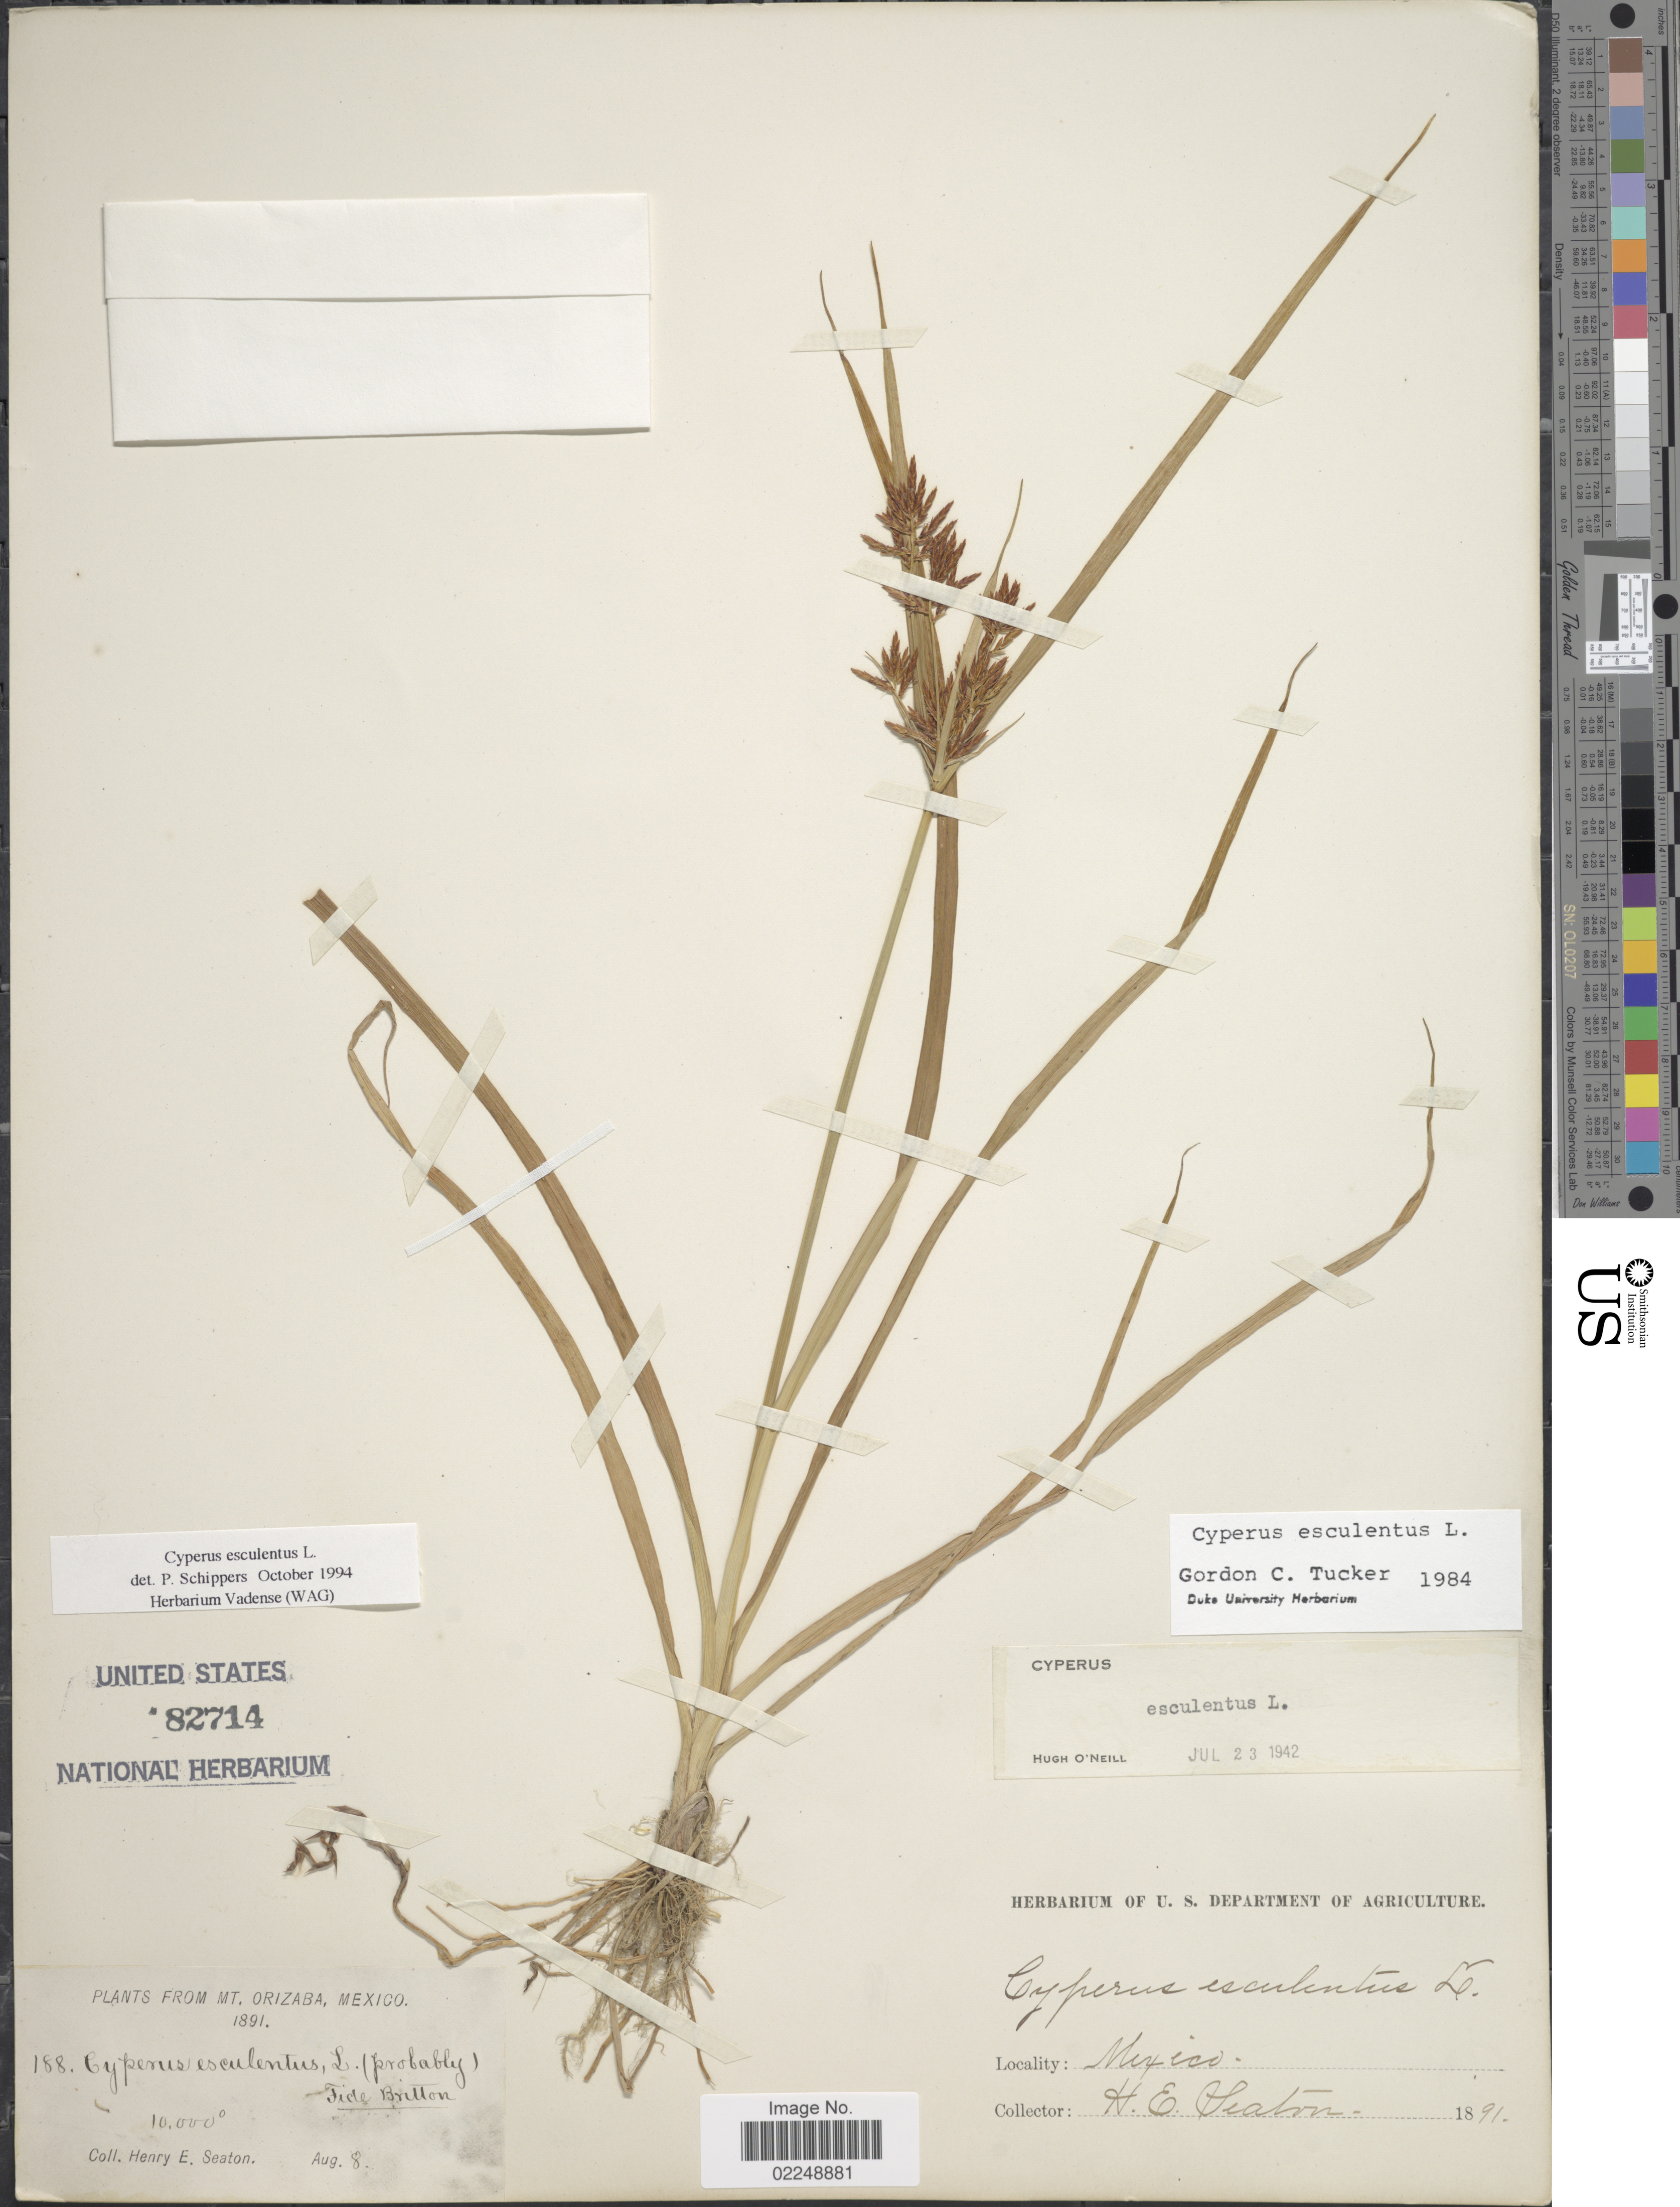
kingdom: Plantae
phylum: Tracheophyta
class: Liliopsida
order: Poales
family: Cyperaceae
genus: Cyperus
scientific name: Cyperus esculentus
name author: L.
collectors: H. E. Seaton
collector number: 188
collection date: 1891-08-08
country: Mexico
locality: Mt. Orizaba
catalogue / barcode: US 82714